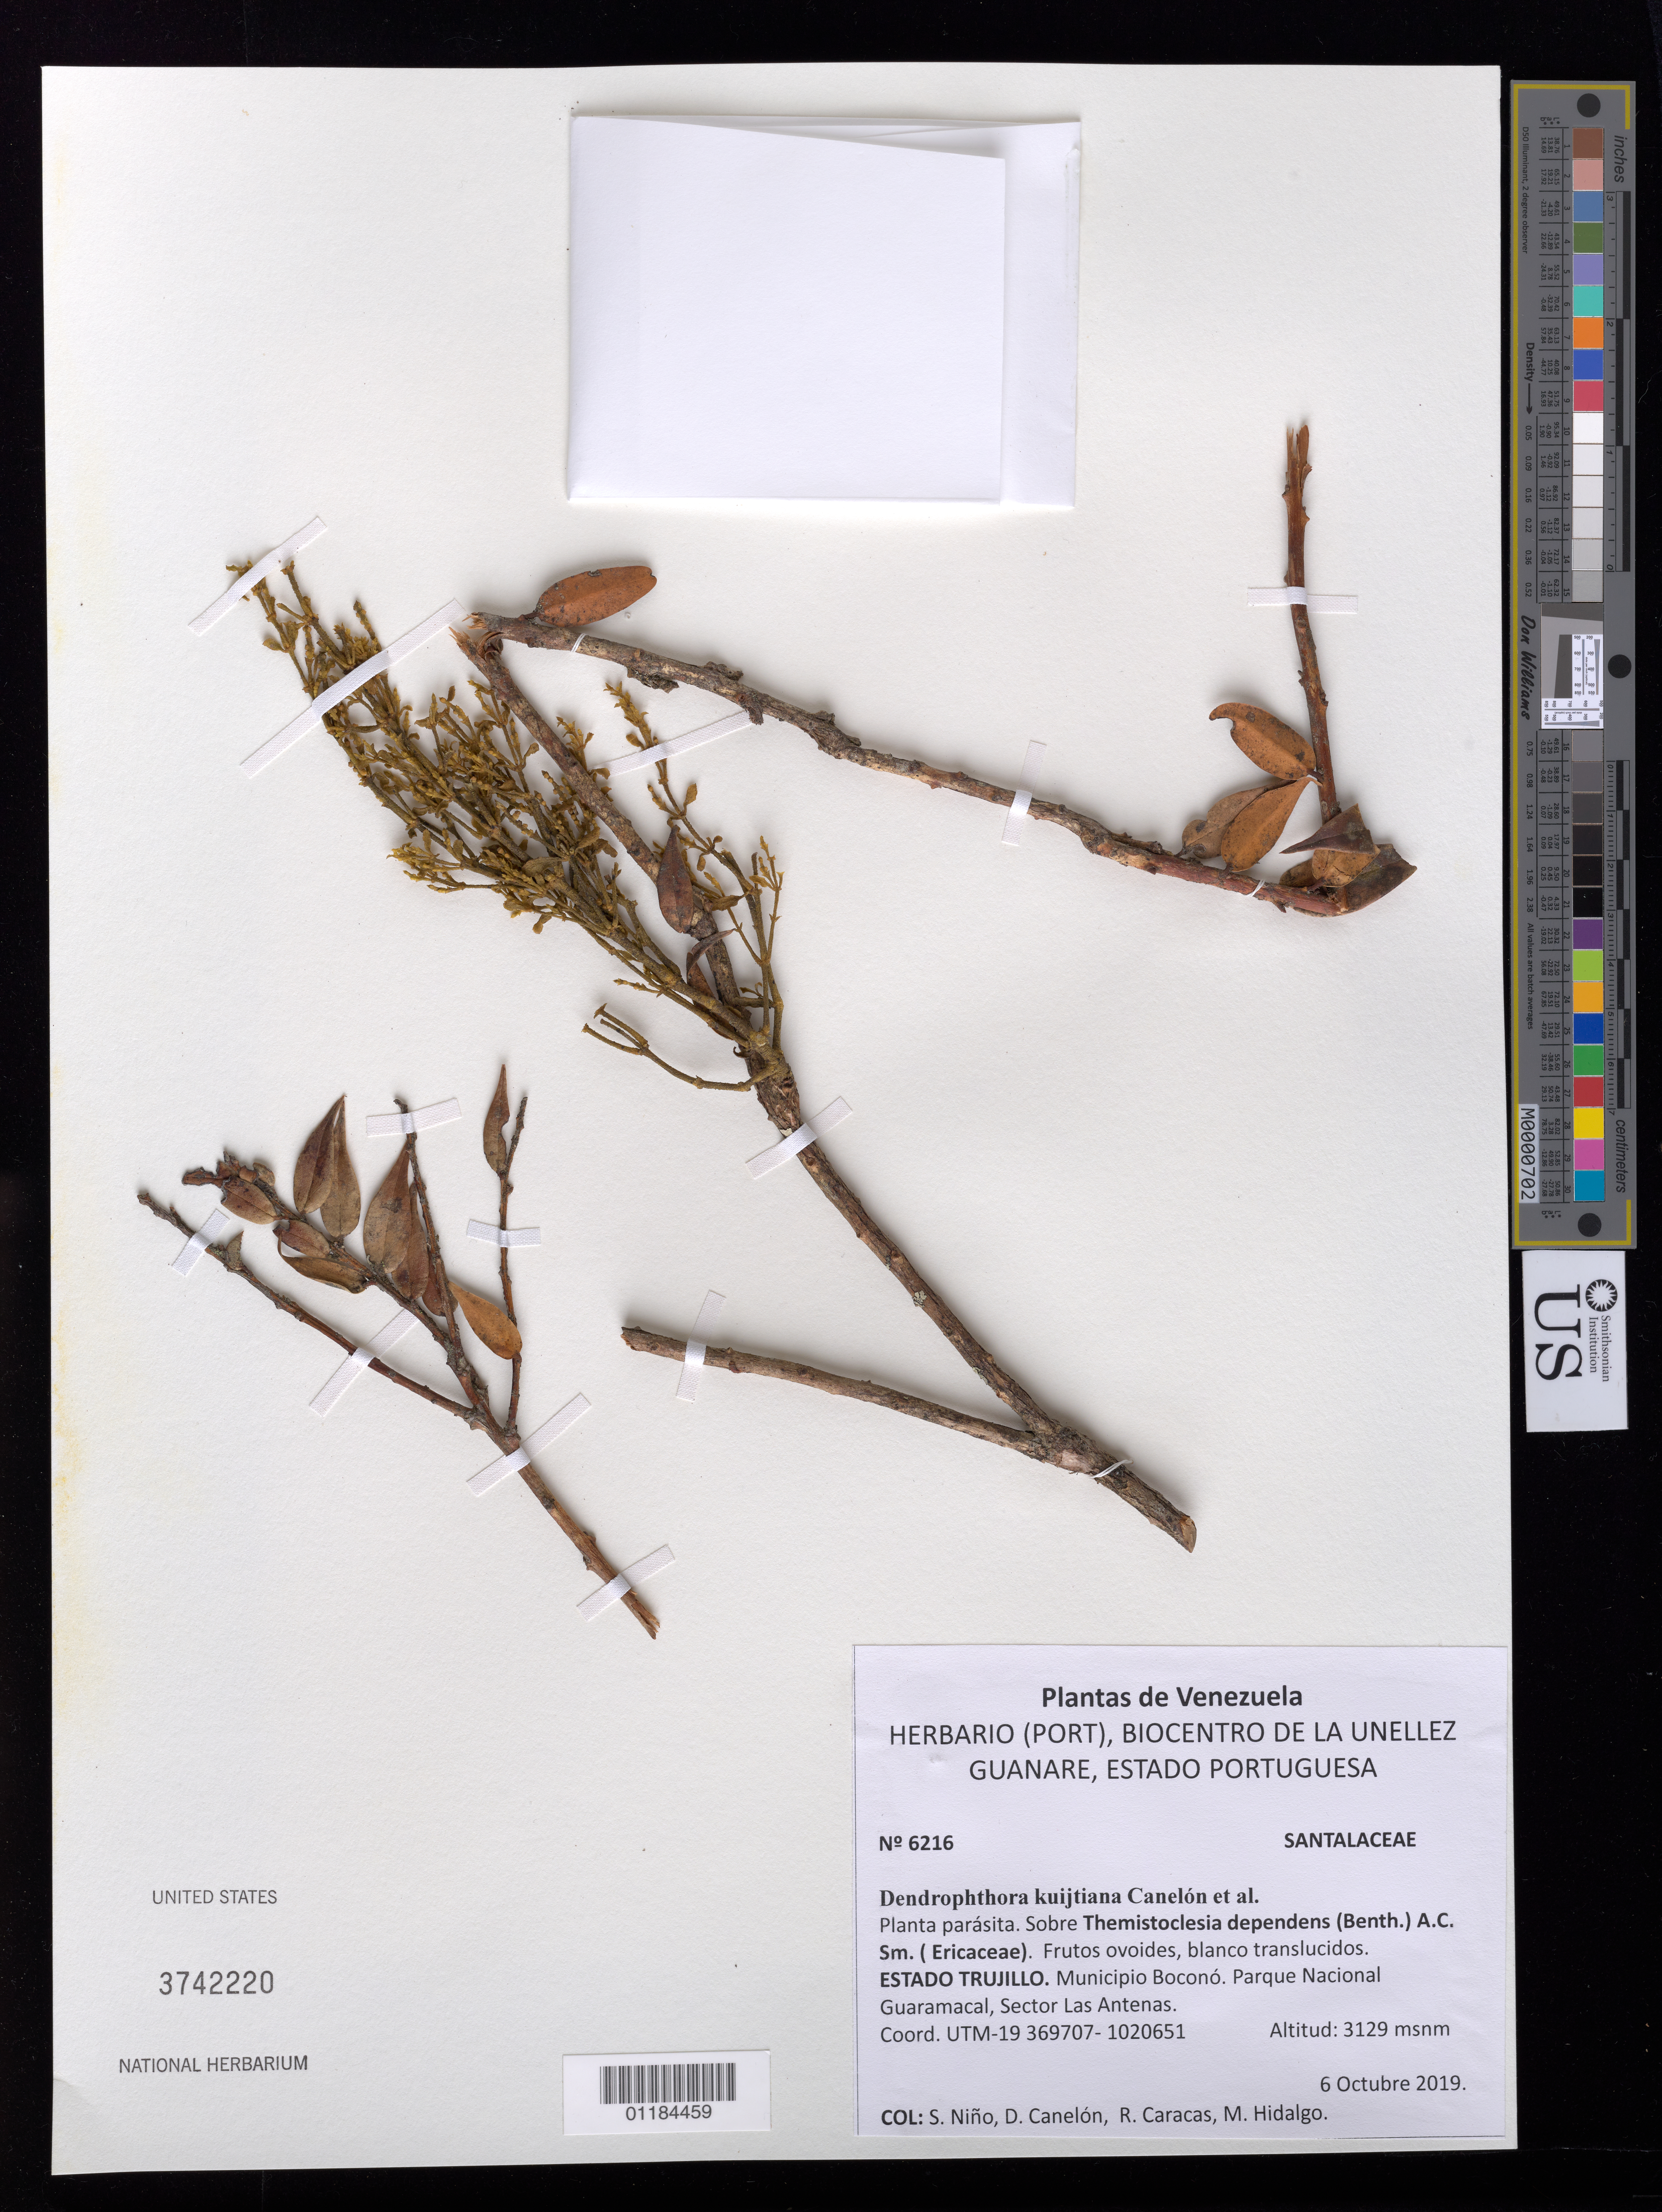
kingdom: Plantae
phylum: Tracheophyta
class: Magnoliopsida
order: Santalales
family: Viscaceae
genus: Dendrophthora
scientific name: Dendrophthora kuijtiana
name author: Canelón et al.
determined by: Dorr, L. J., (BOT), Smithsonian Institution - National Museum of Natural History (UNITED STATES)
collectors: S. M. Niño, D. Canelón, R. Caracas & M. Hidalgo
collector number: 6216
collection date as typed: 6 Octubre 2019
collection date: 2019-10-06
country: Venezuela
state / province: Trujillo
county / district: Boconó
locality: Parque Nacional Guaramacal. Sector Las Antenas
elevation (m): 3129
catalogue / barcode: US 3742220